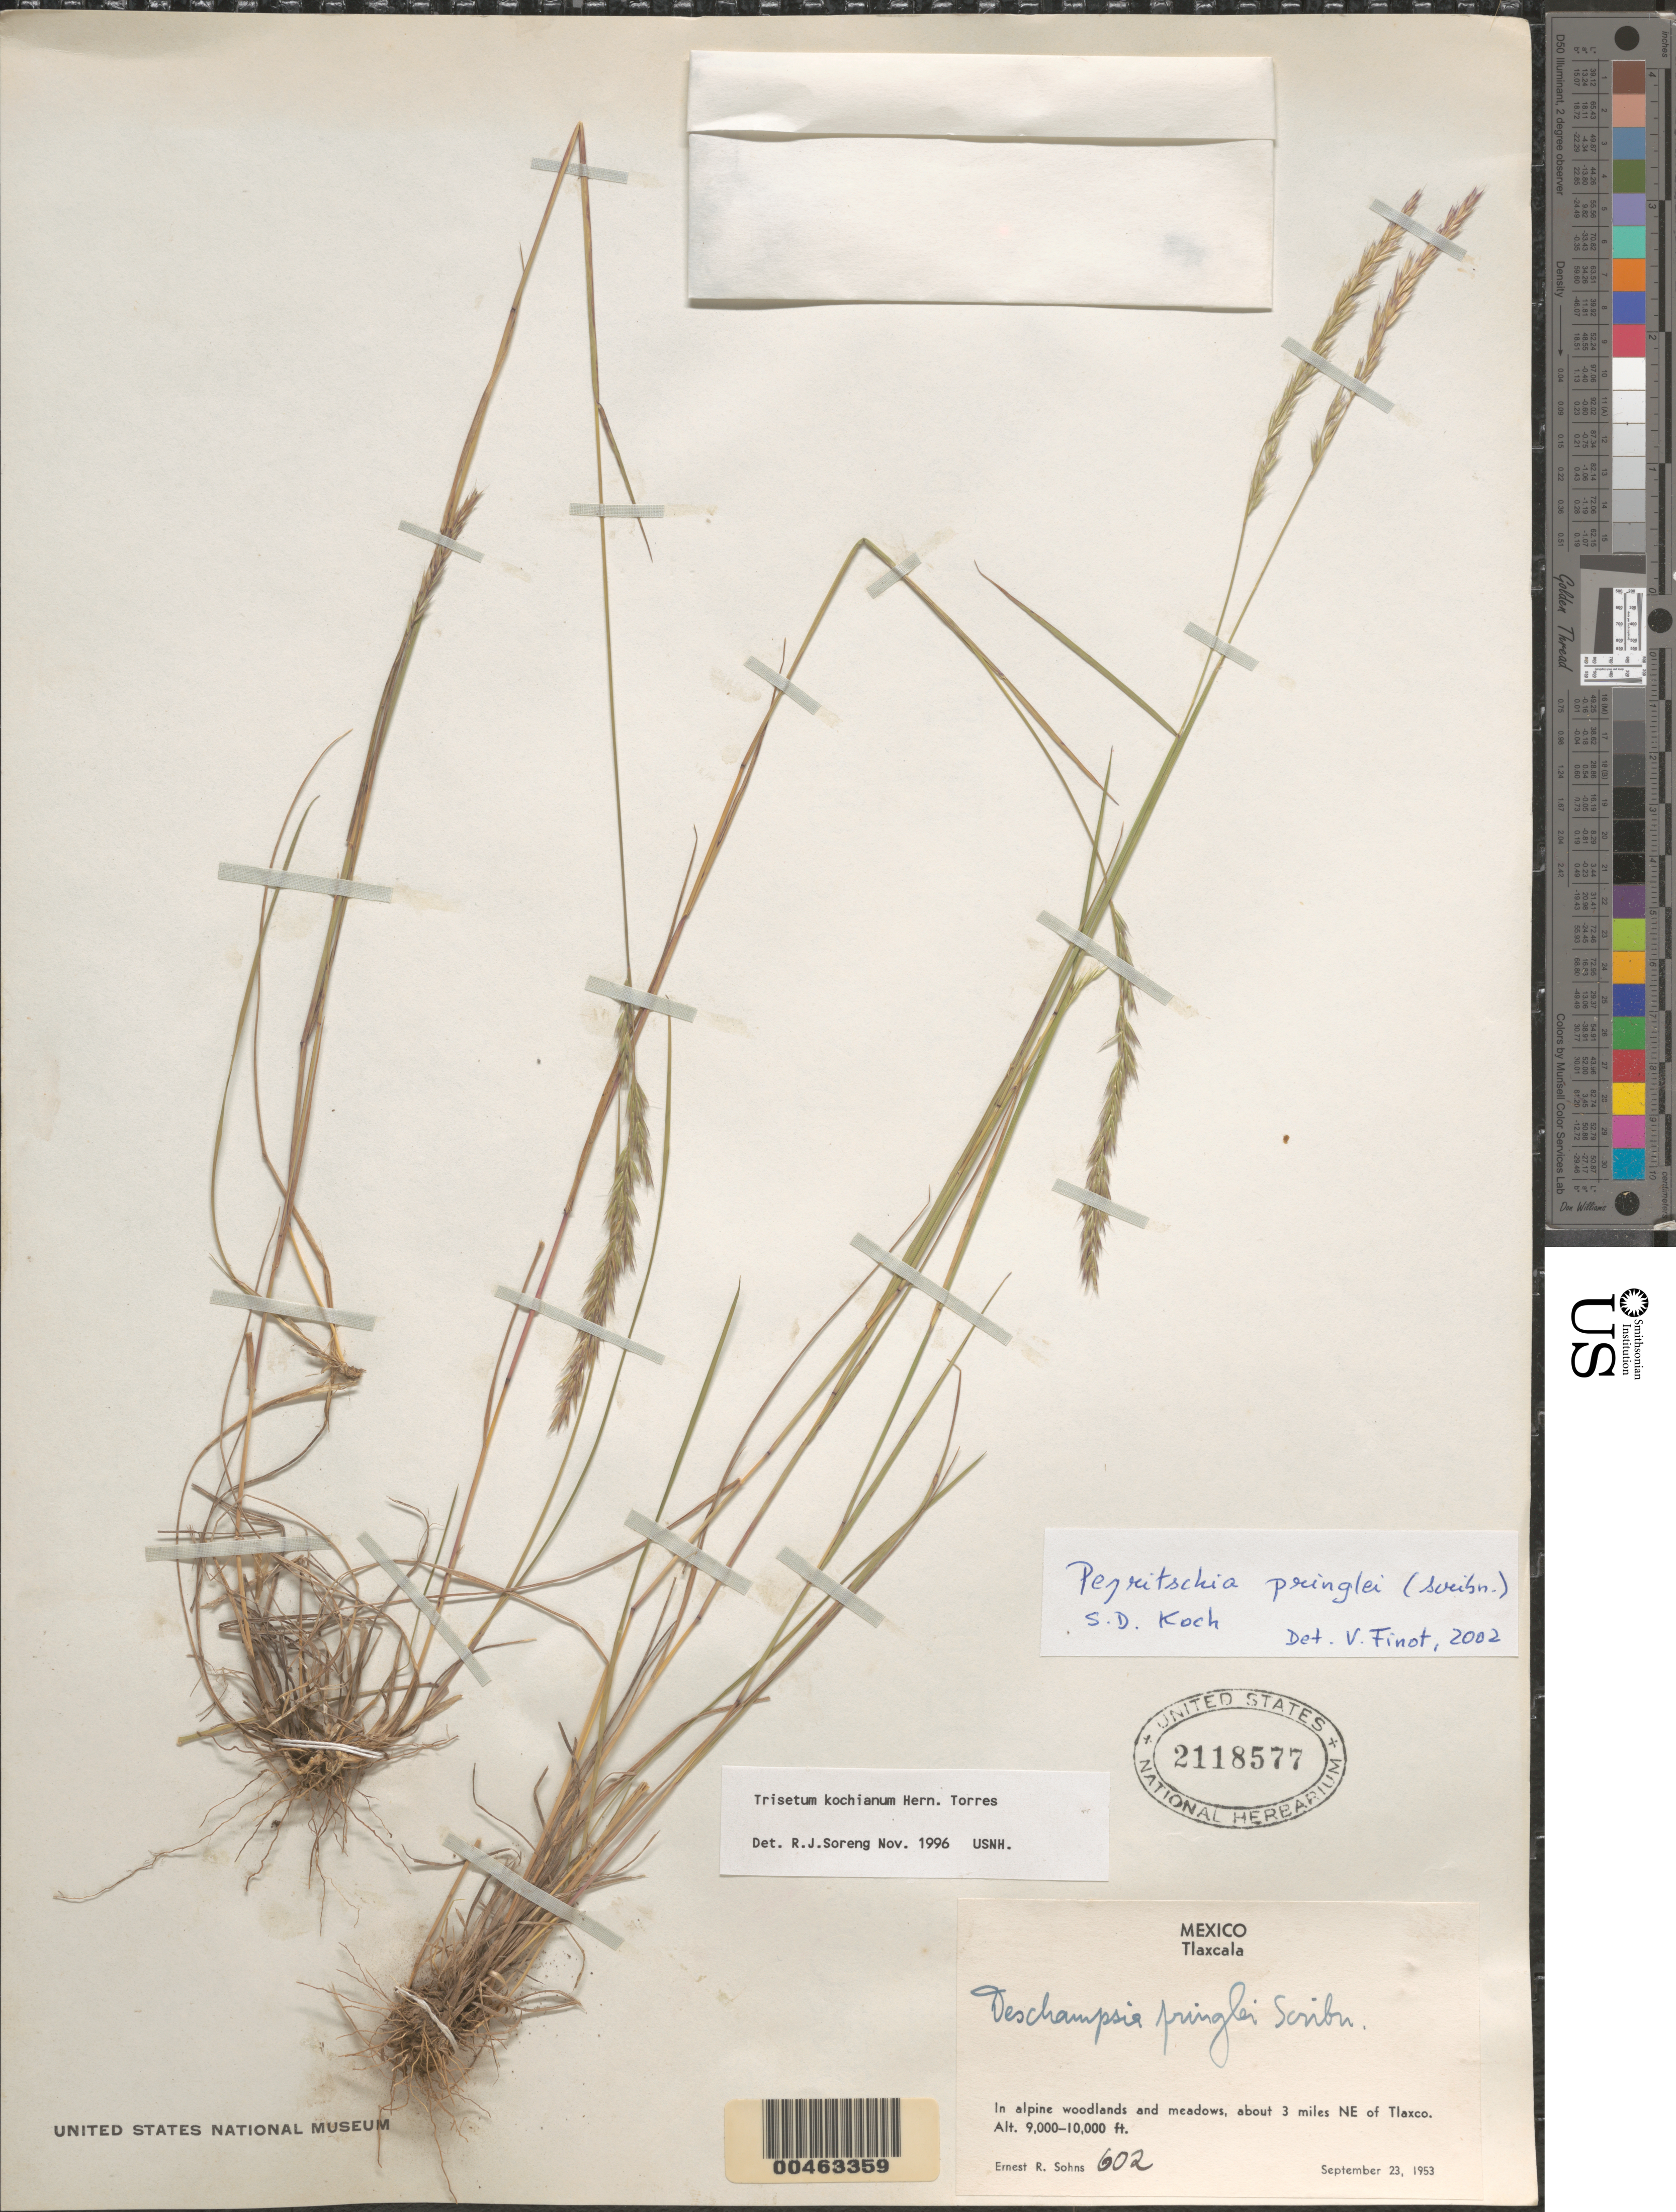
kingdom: Plantae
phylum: Tracheophyta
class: Liliopsida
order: Poales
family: Poaceae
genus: Peyritschia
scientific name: Peyritschia pringlei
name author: (Scribn.) S.D. Koch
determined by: Finot, V. L.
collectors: E. R. Sohns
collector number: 602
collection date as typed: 23 Sep 1953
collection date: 1953-09-23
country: Mexico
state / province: Tlaxcala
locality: About 3 Mi. NE of Tlaxco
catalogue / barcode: US 2118577